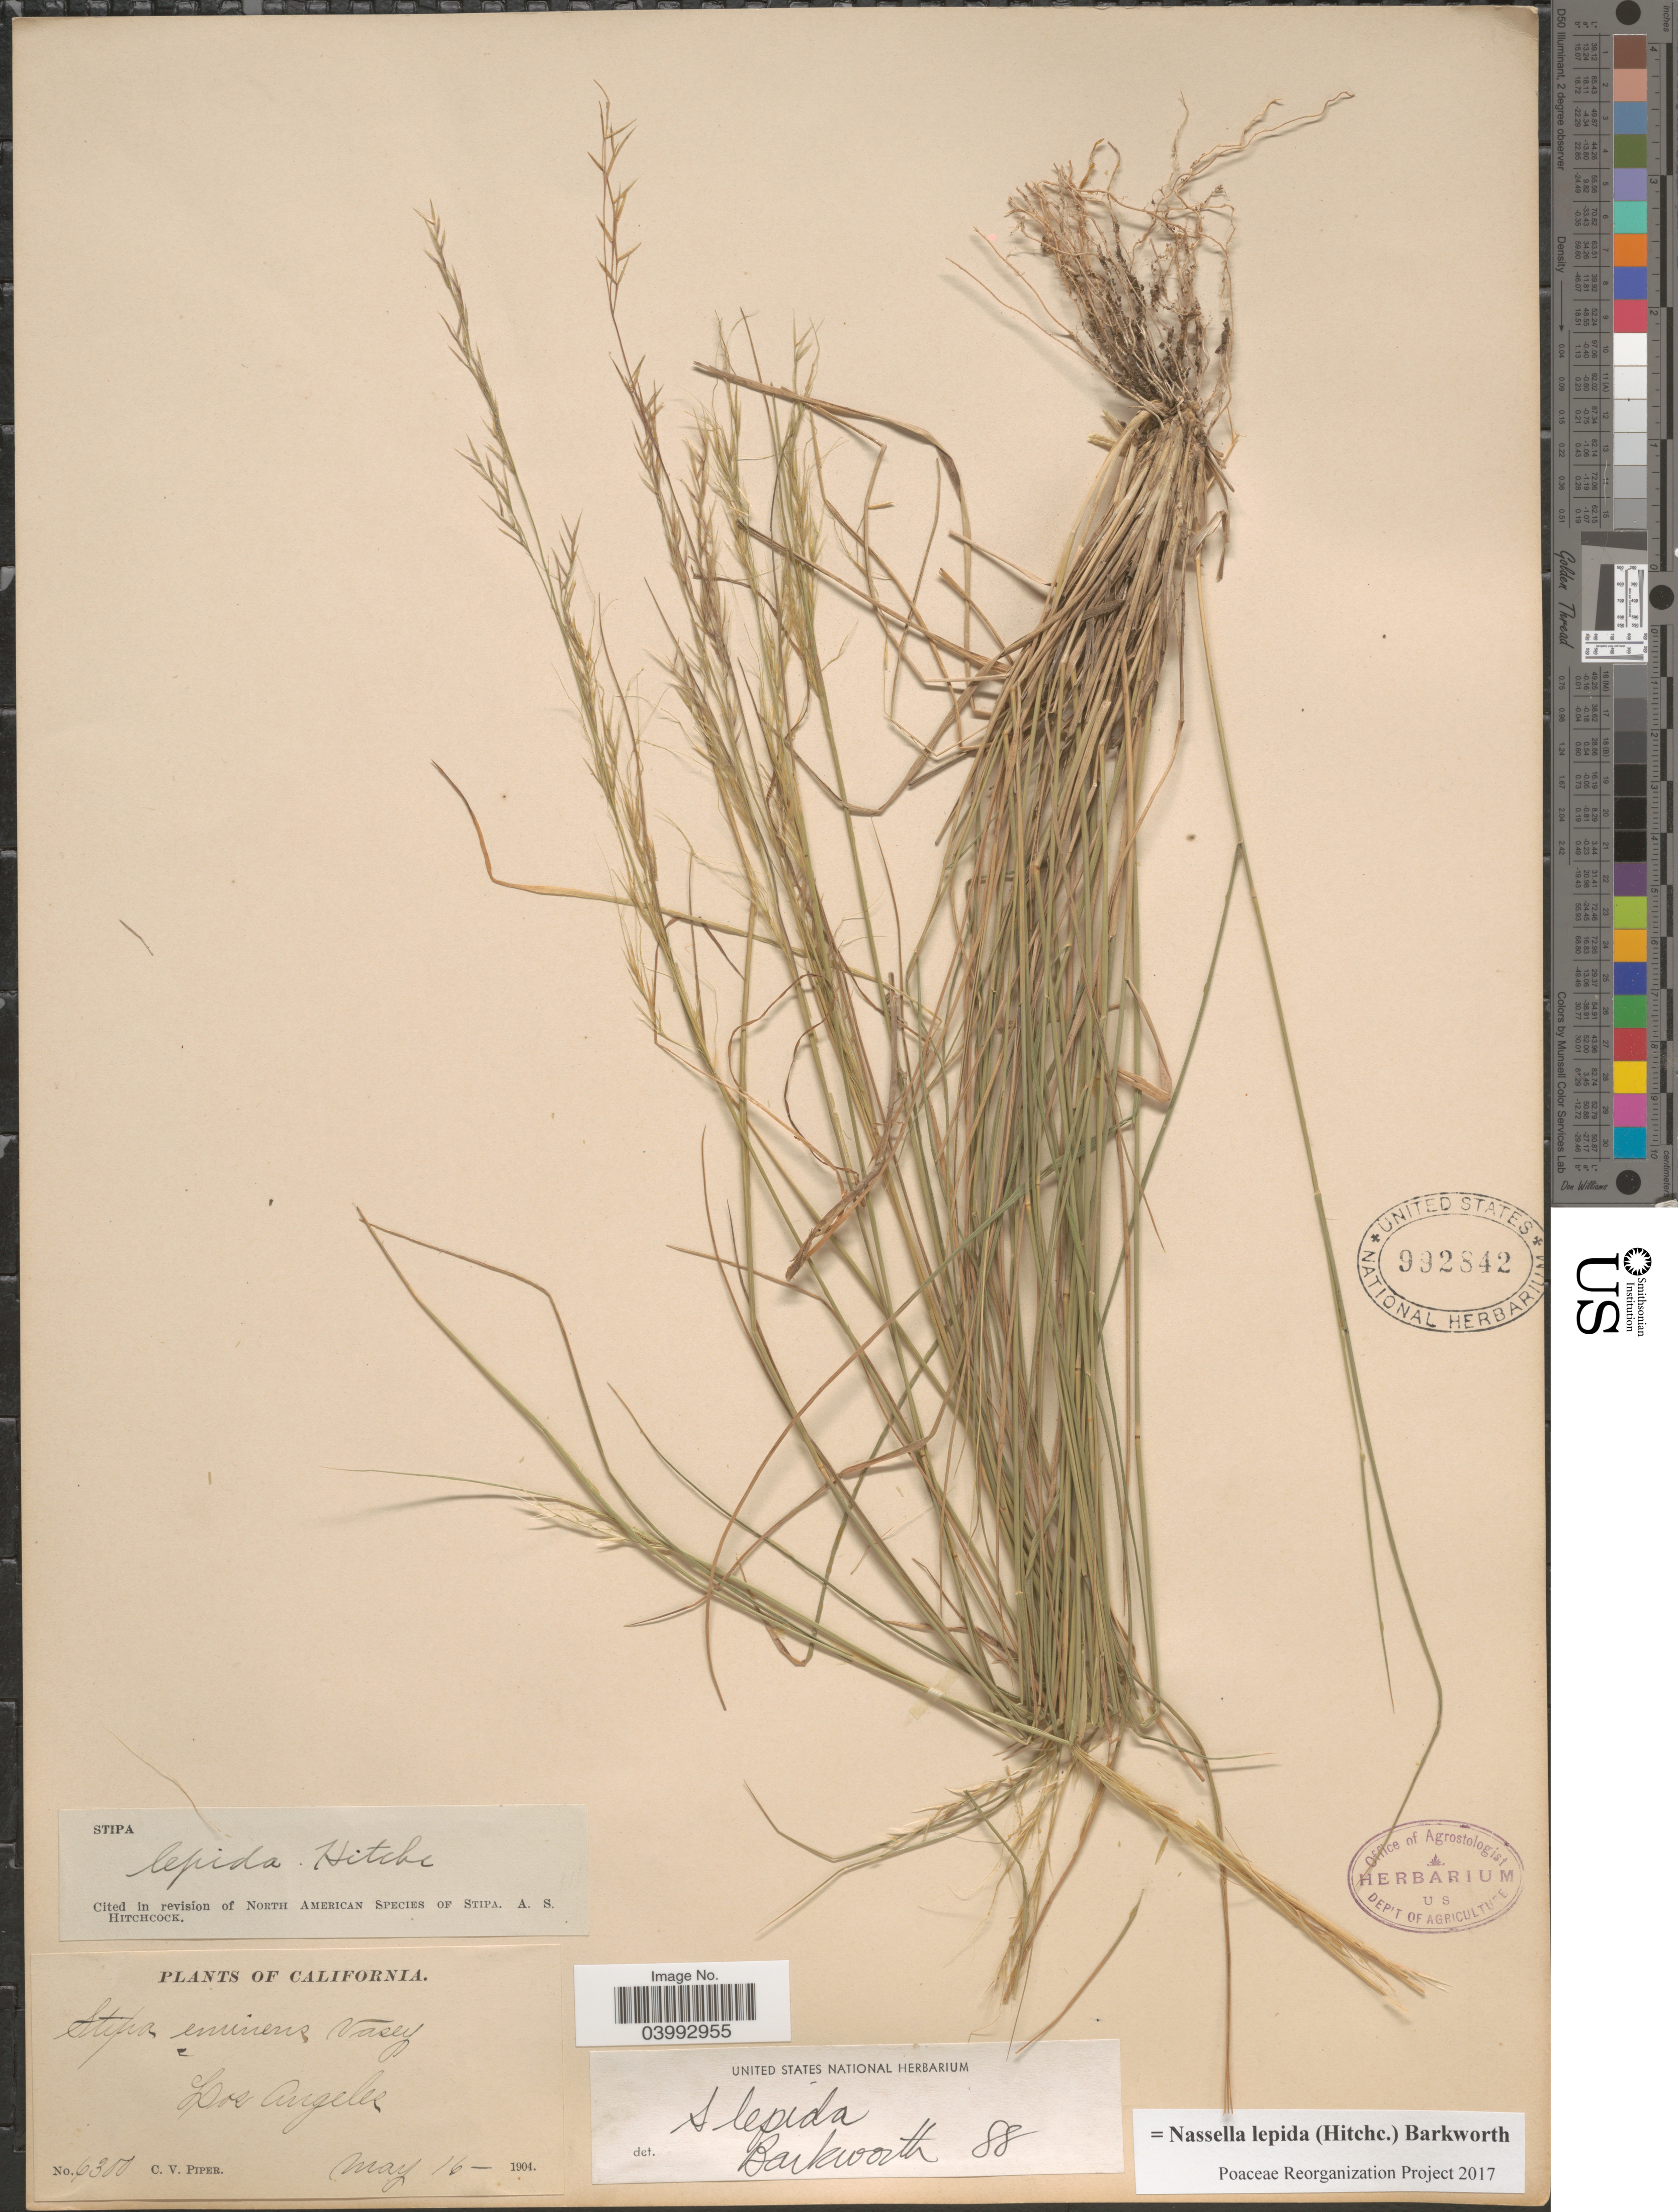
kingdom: Plantae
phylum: Tracheophyta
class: Liliopsida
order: Poales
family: Poaceae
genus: Nassella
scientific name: Nassella lepida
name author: (Hitchc.) Barkworth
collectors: C. V. Piper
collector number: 6300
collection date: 1904-05-16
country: United States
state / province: California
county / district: Los Angeles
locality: Los Angeles.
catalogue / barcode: US 992842